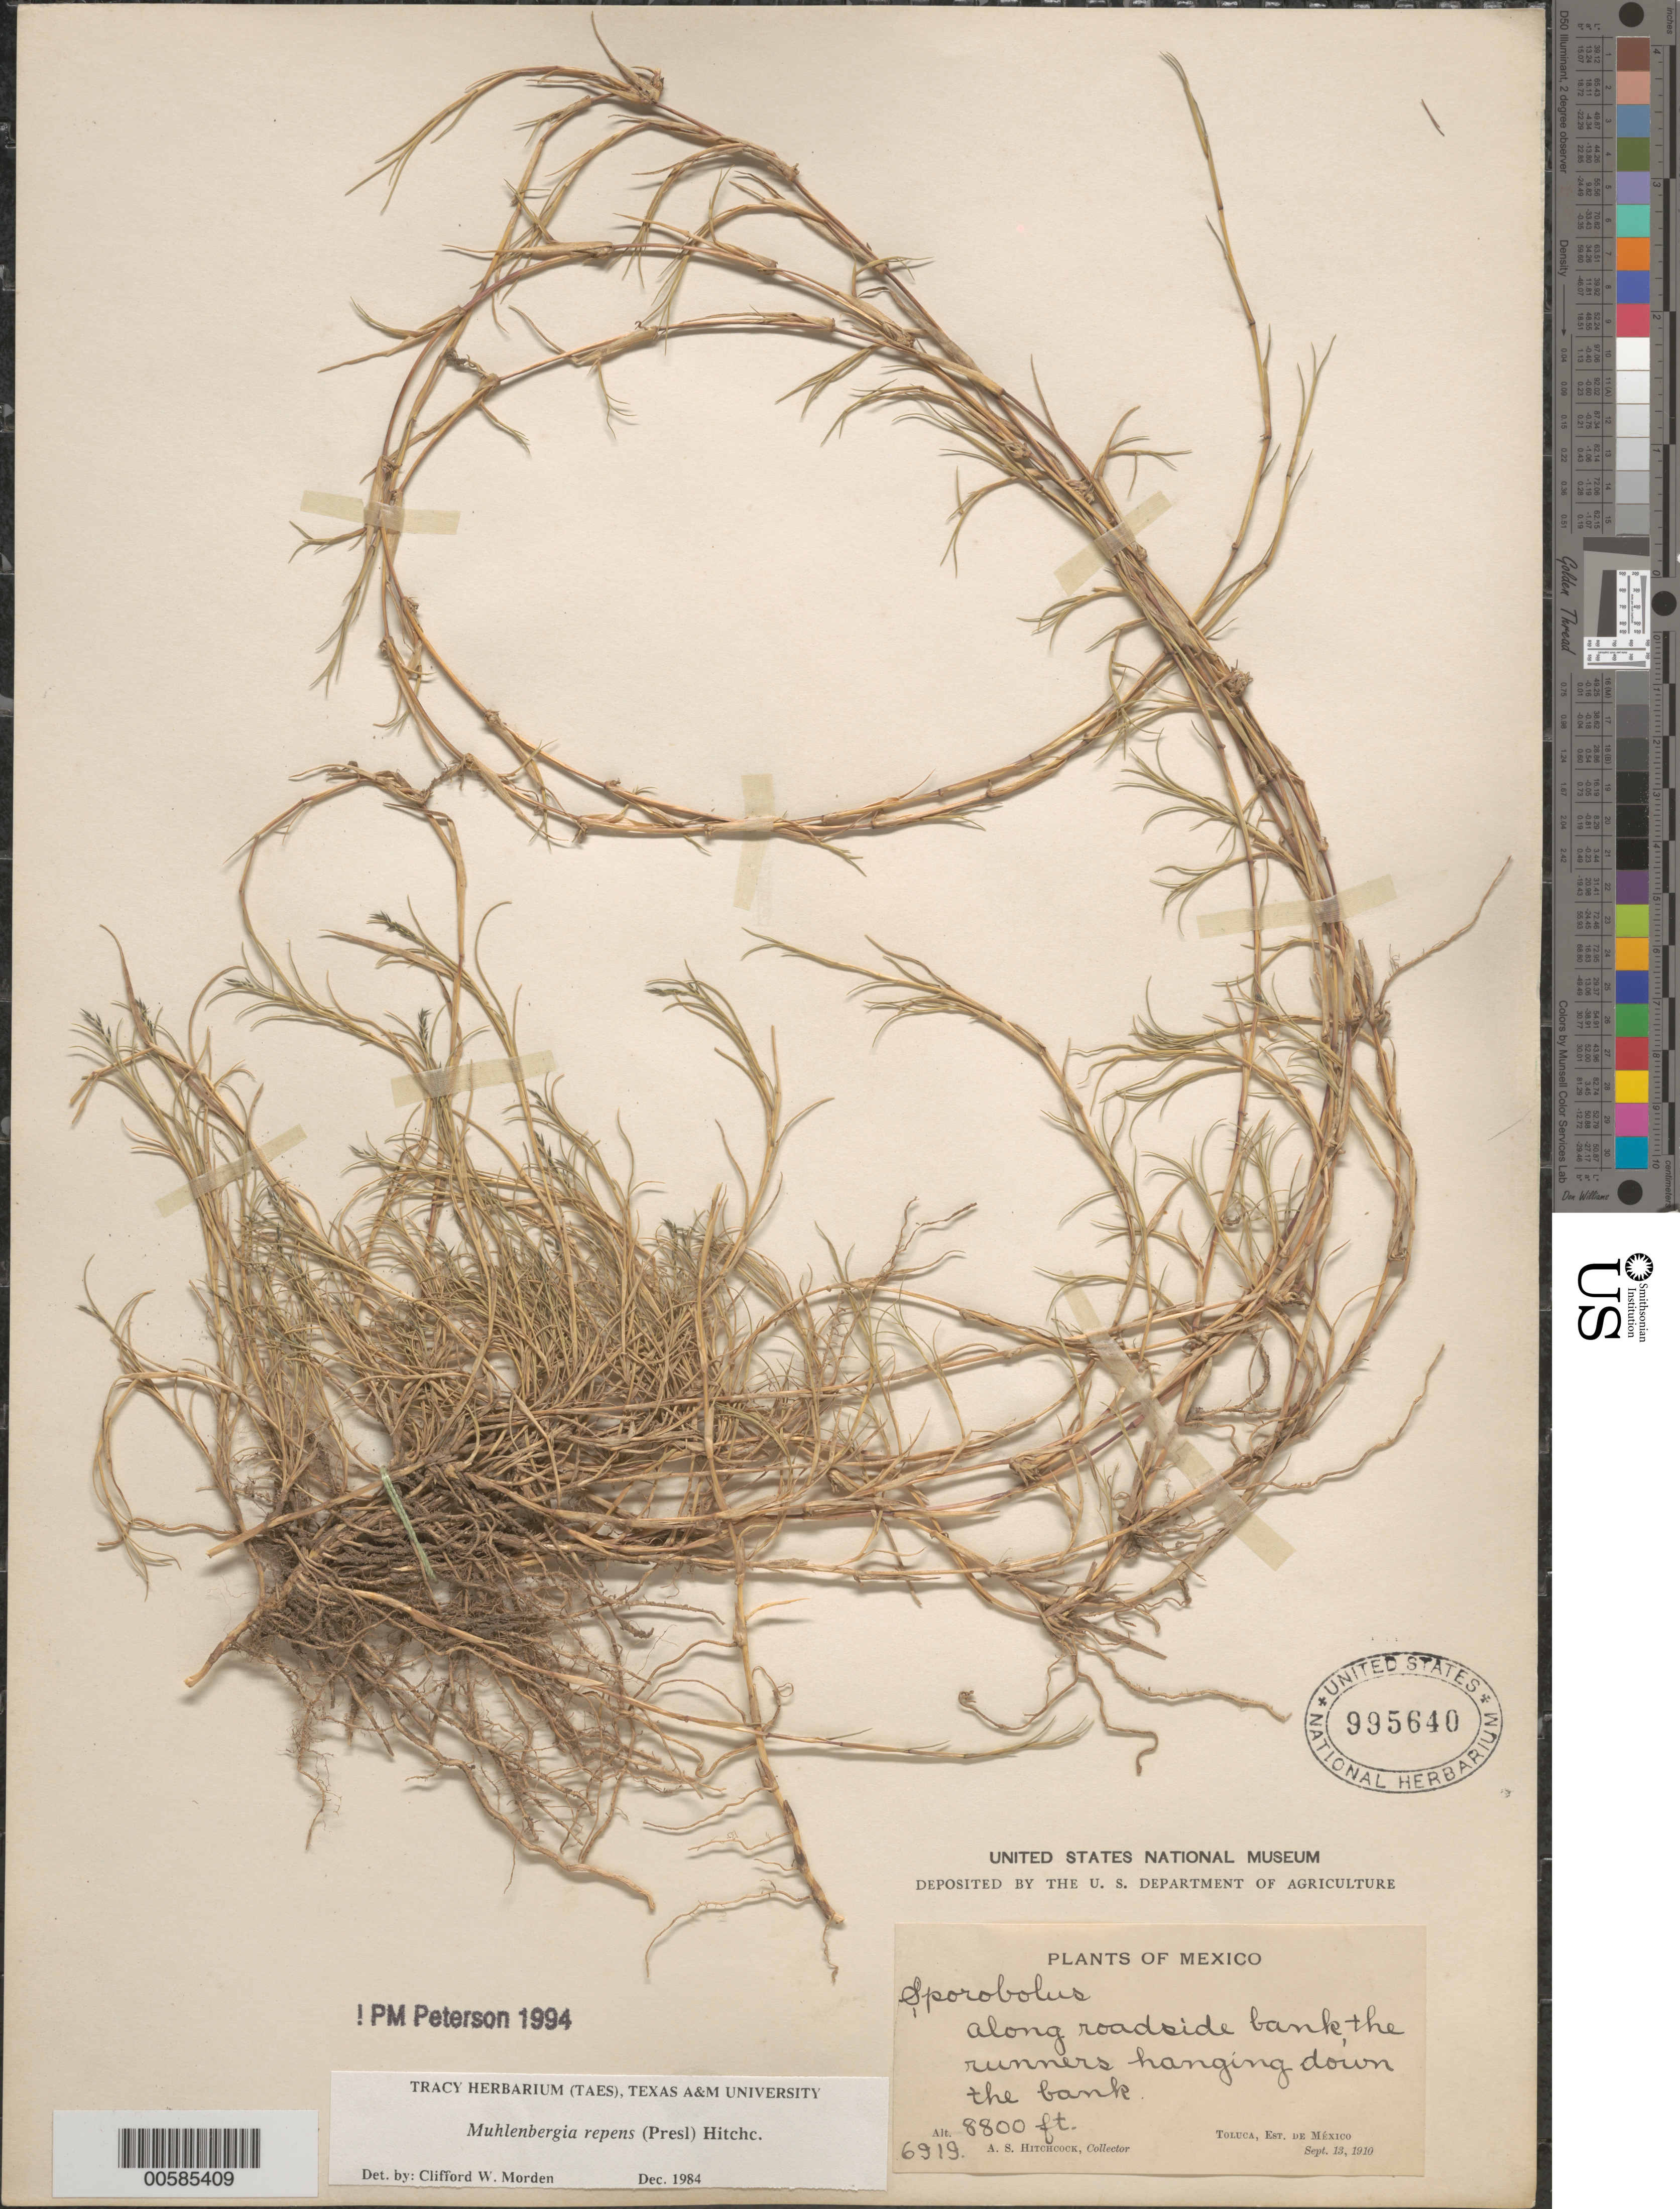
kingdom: Plantae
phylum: Tracheophyta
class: Liliopsida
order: Poales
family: Poaceae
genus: Muhlenbergia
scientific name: Muhlenbergia repens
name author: (J. Presl) Hitchc.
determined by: Morden, C. W.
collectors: A. S. Hitchcock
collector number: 6919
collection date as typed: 13 Sep 1910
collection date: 1910-09-13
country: Mexico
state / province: México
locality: Toluca.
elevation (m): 2682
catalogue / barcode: US 995640